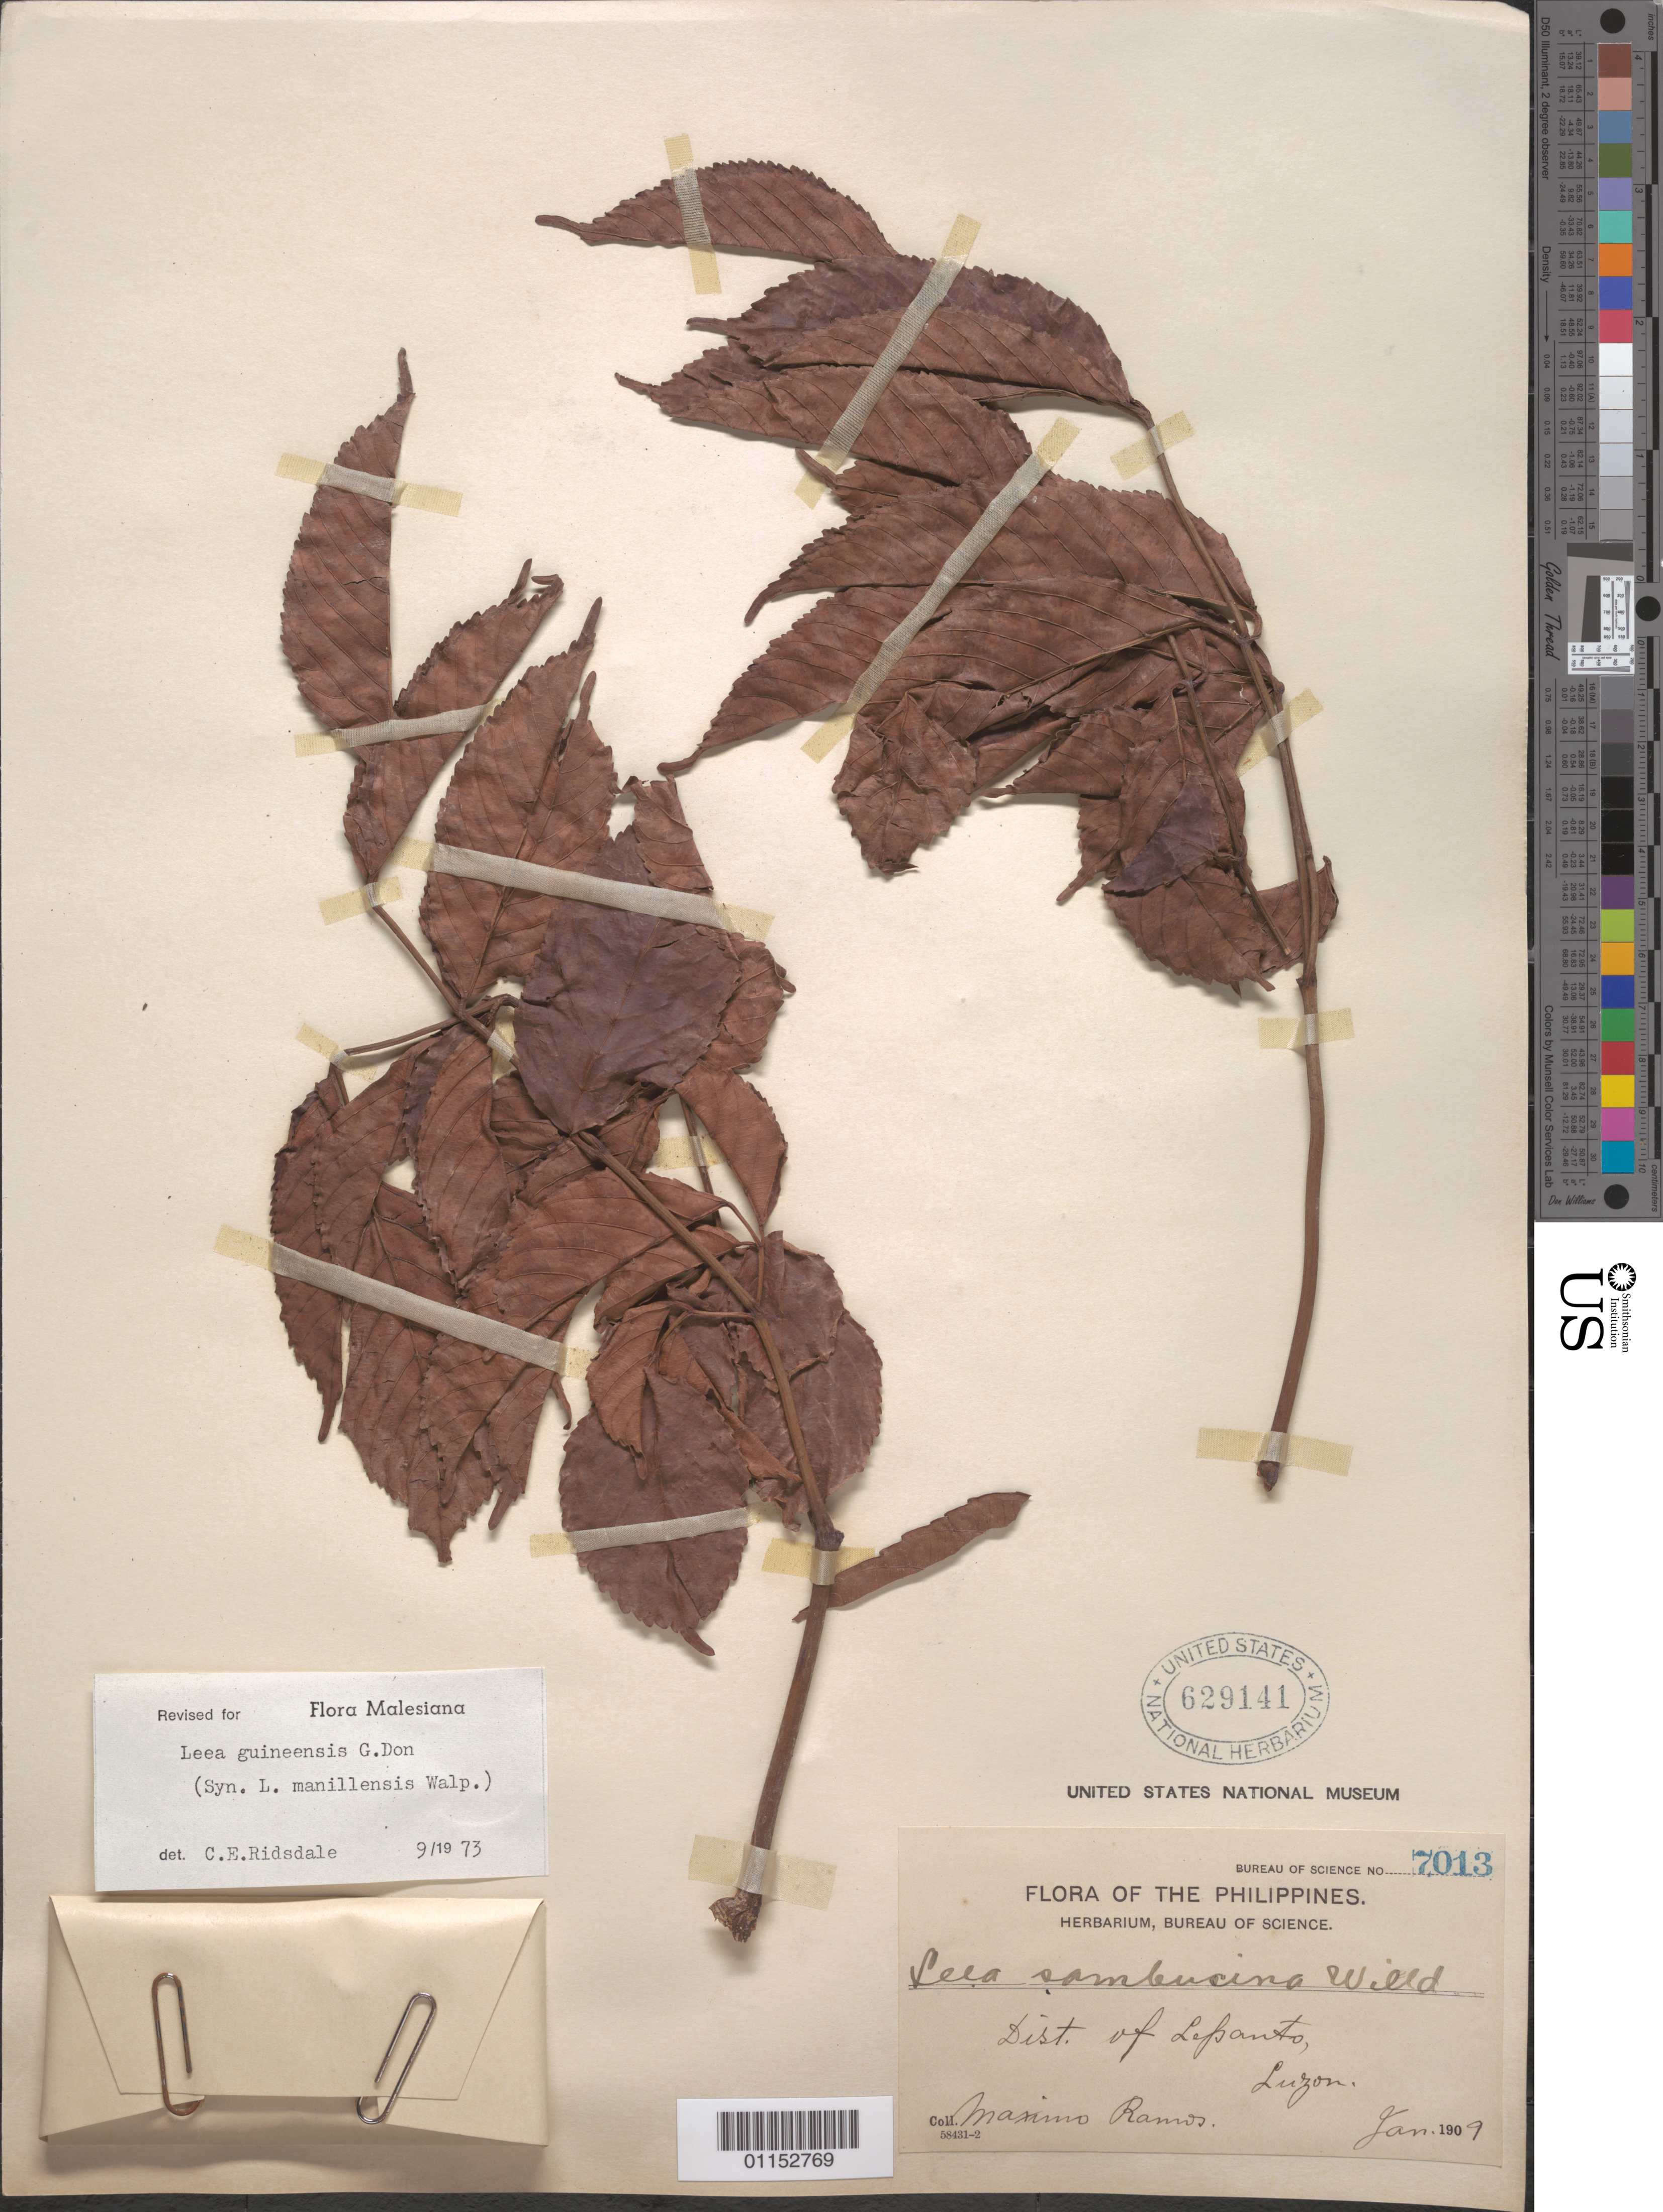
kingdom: Plantae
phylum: Tracheophyta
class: Magnoliopsida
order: Vitales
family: Vitaceae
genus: Leea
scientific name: Leea guineensis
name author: G. Don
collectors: M. Ramos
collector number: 7013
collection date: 1909-01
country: Philippines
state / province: Cordillera (Administrative Region)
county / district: Mountain Province (?)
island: Luzon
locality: Lepanto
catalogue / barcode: US 629141